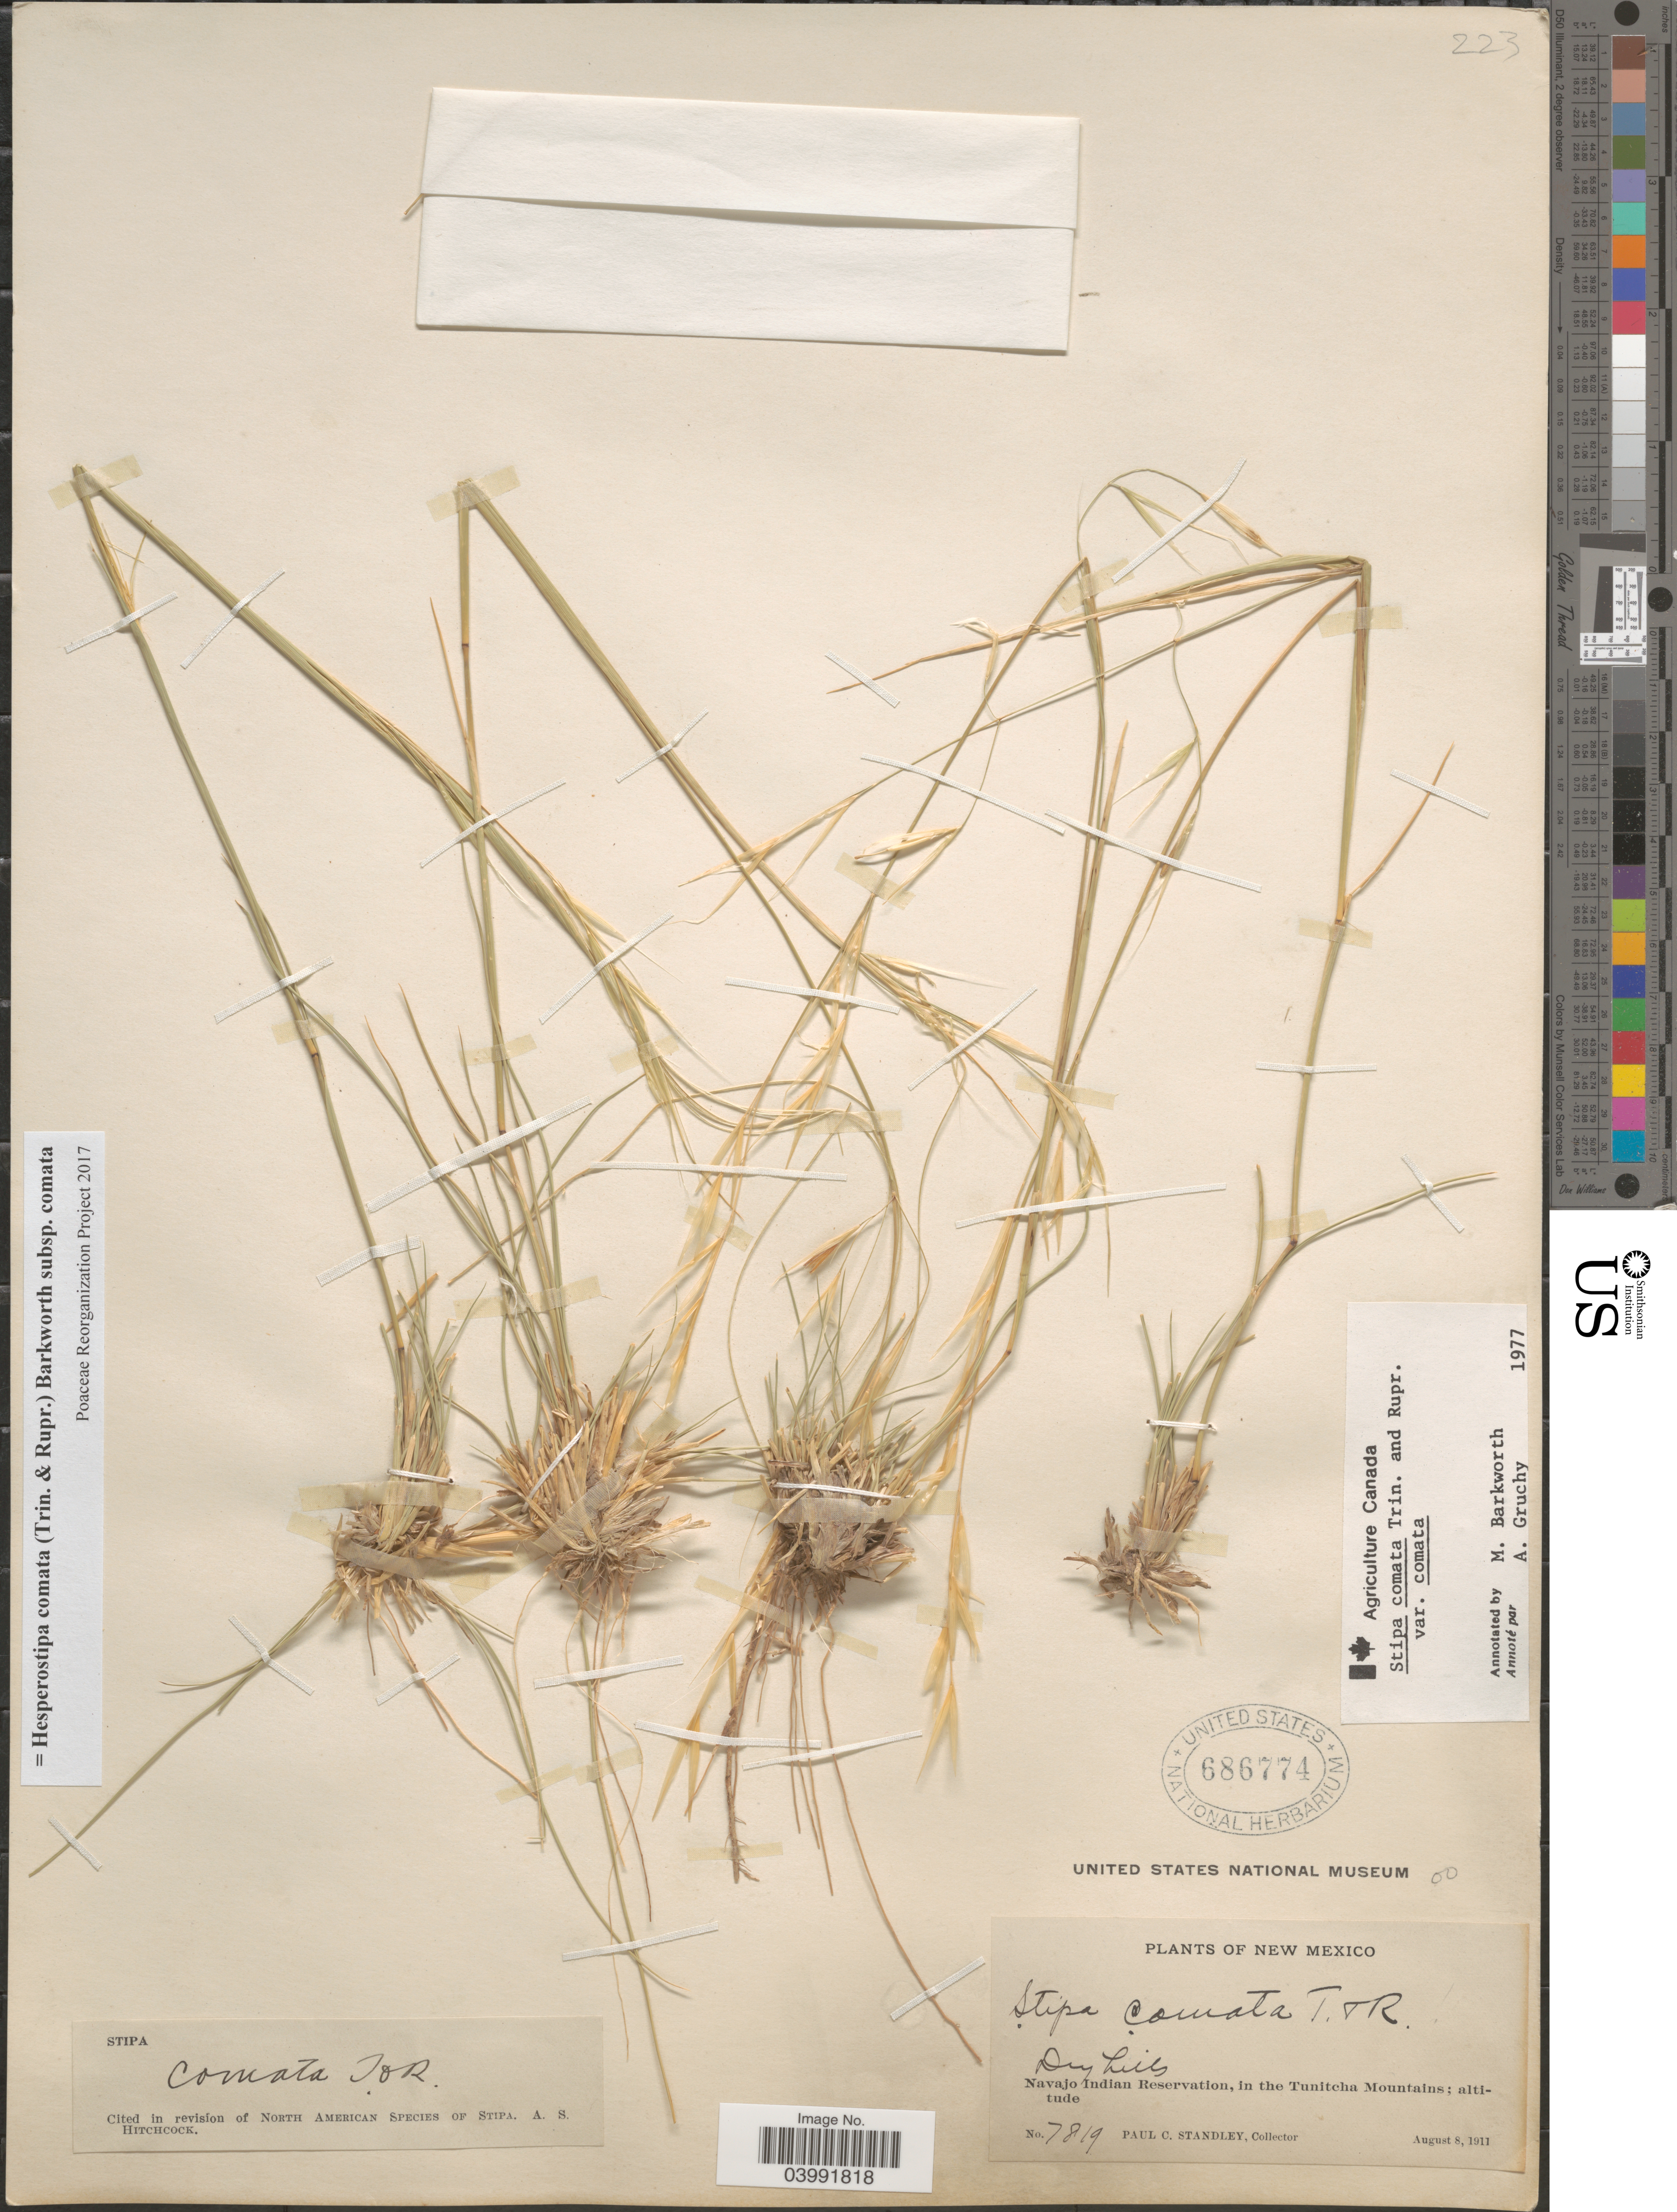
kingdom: Plantae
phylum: Tracheophyta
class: Liliopsida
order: Poales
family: Poaceae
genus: Hesperostipa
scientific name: Hesperostipa comata subsp. comata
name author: (Trin. & Rupr.) Barkworth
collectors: P. C. Standley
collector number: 7819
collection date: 1911-08-08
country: United States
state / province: New Mexico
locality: Dry hills. Navajo Indian Reservation, in the Tunitcha Mountains.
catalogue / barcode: US 686774